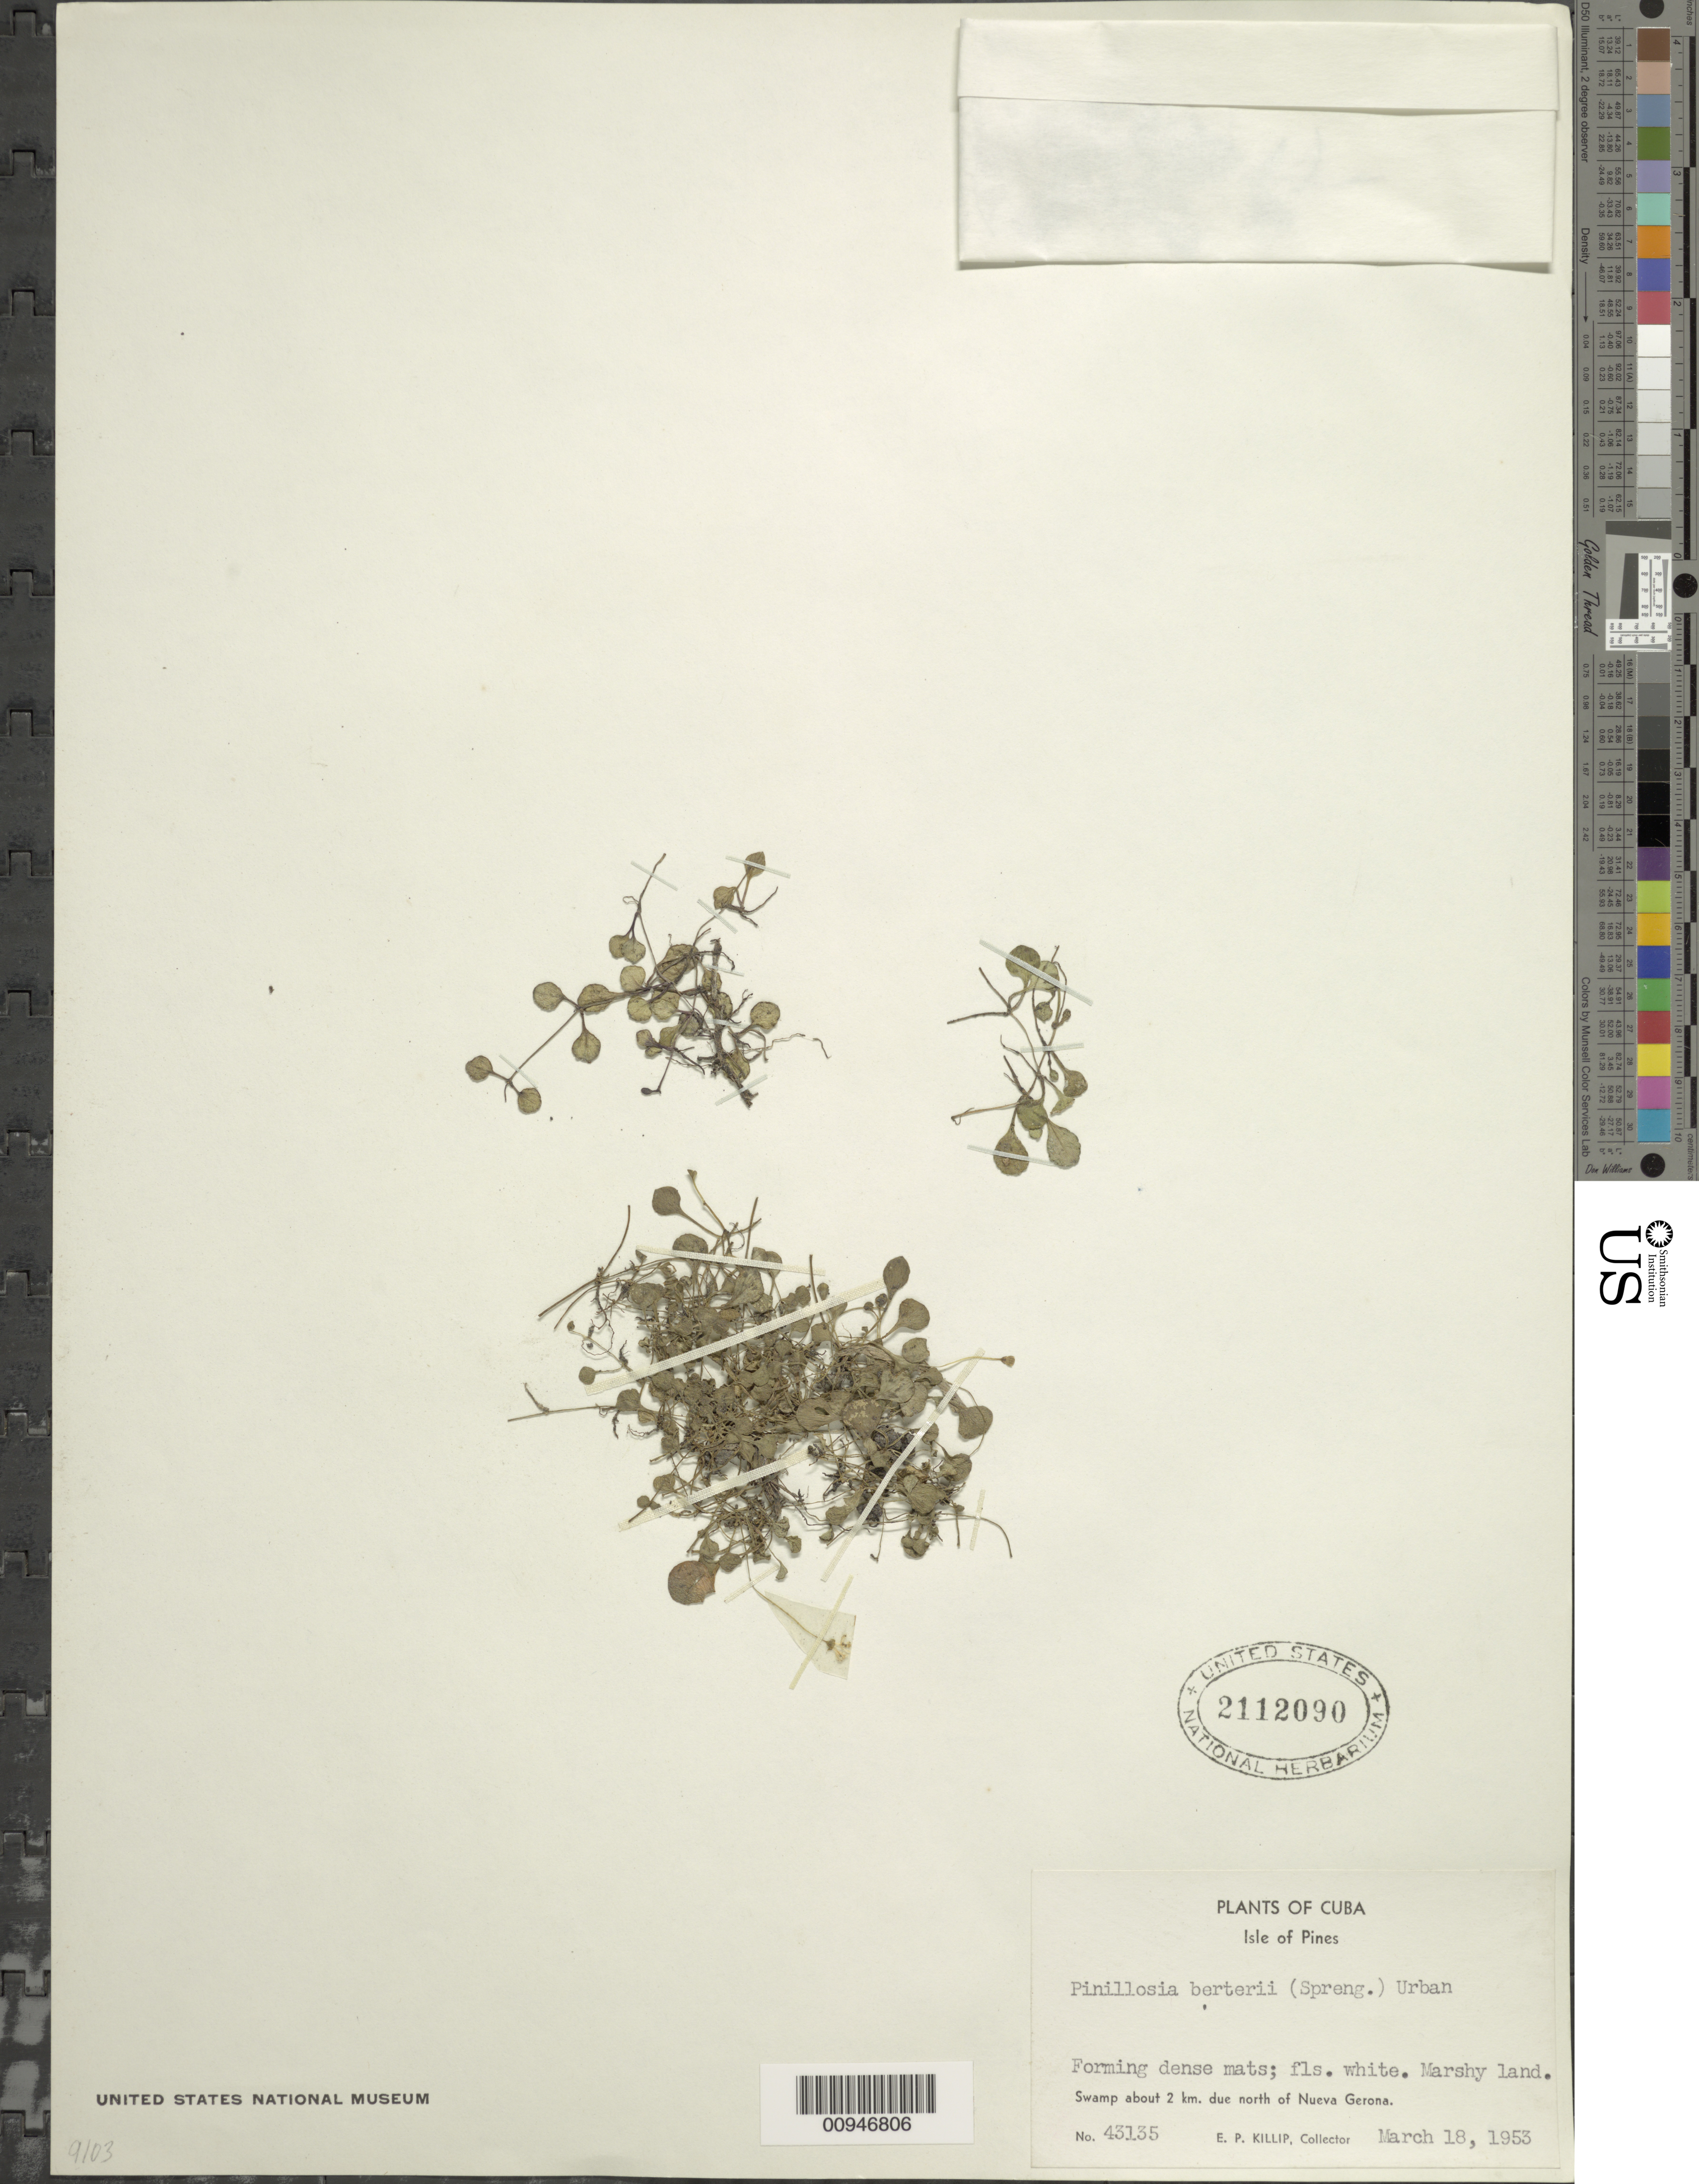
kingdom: Plantae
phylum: Tracheophyta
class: Magnoliopsida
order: Asterales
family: Asteraceae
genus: Pinillosia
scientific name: Pinillosia berteri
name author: (Spreng.) Urb.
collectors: E. P. Killip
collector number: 43135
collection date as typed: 18 Mar 1953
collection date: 1953-03-18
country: Cuba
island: Isla de la Juventud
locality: Swamp about 2 km dur north of Nueva Gerona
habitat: Marshy land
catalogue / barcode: US 2112090